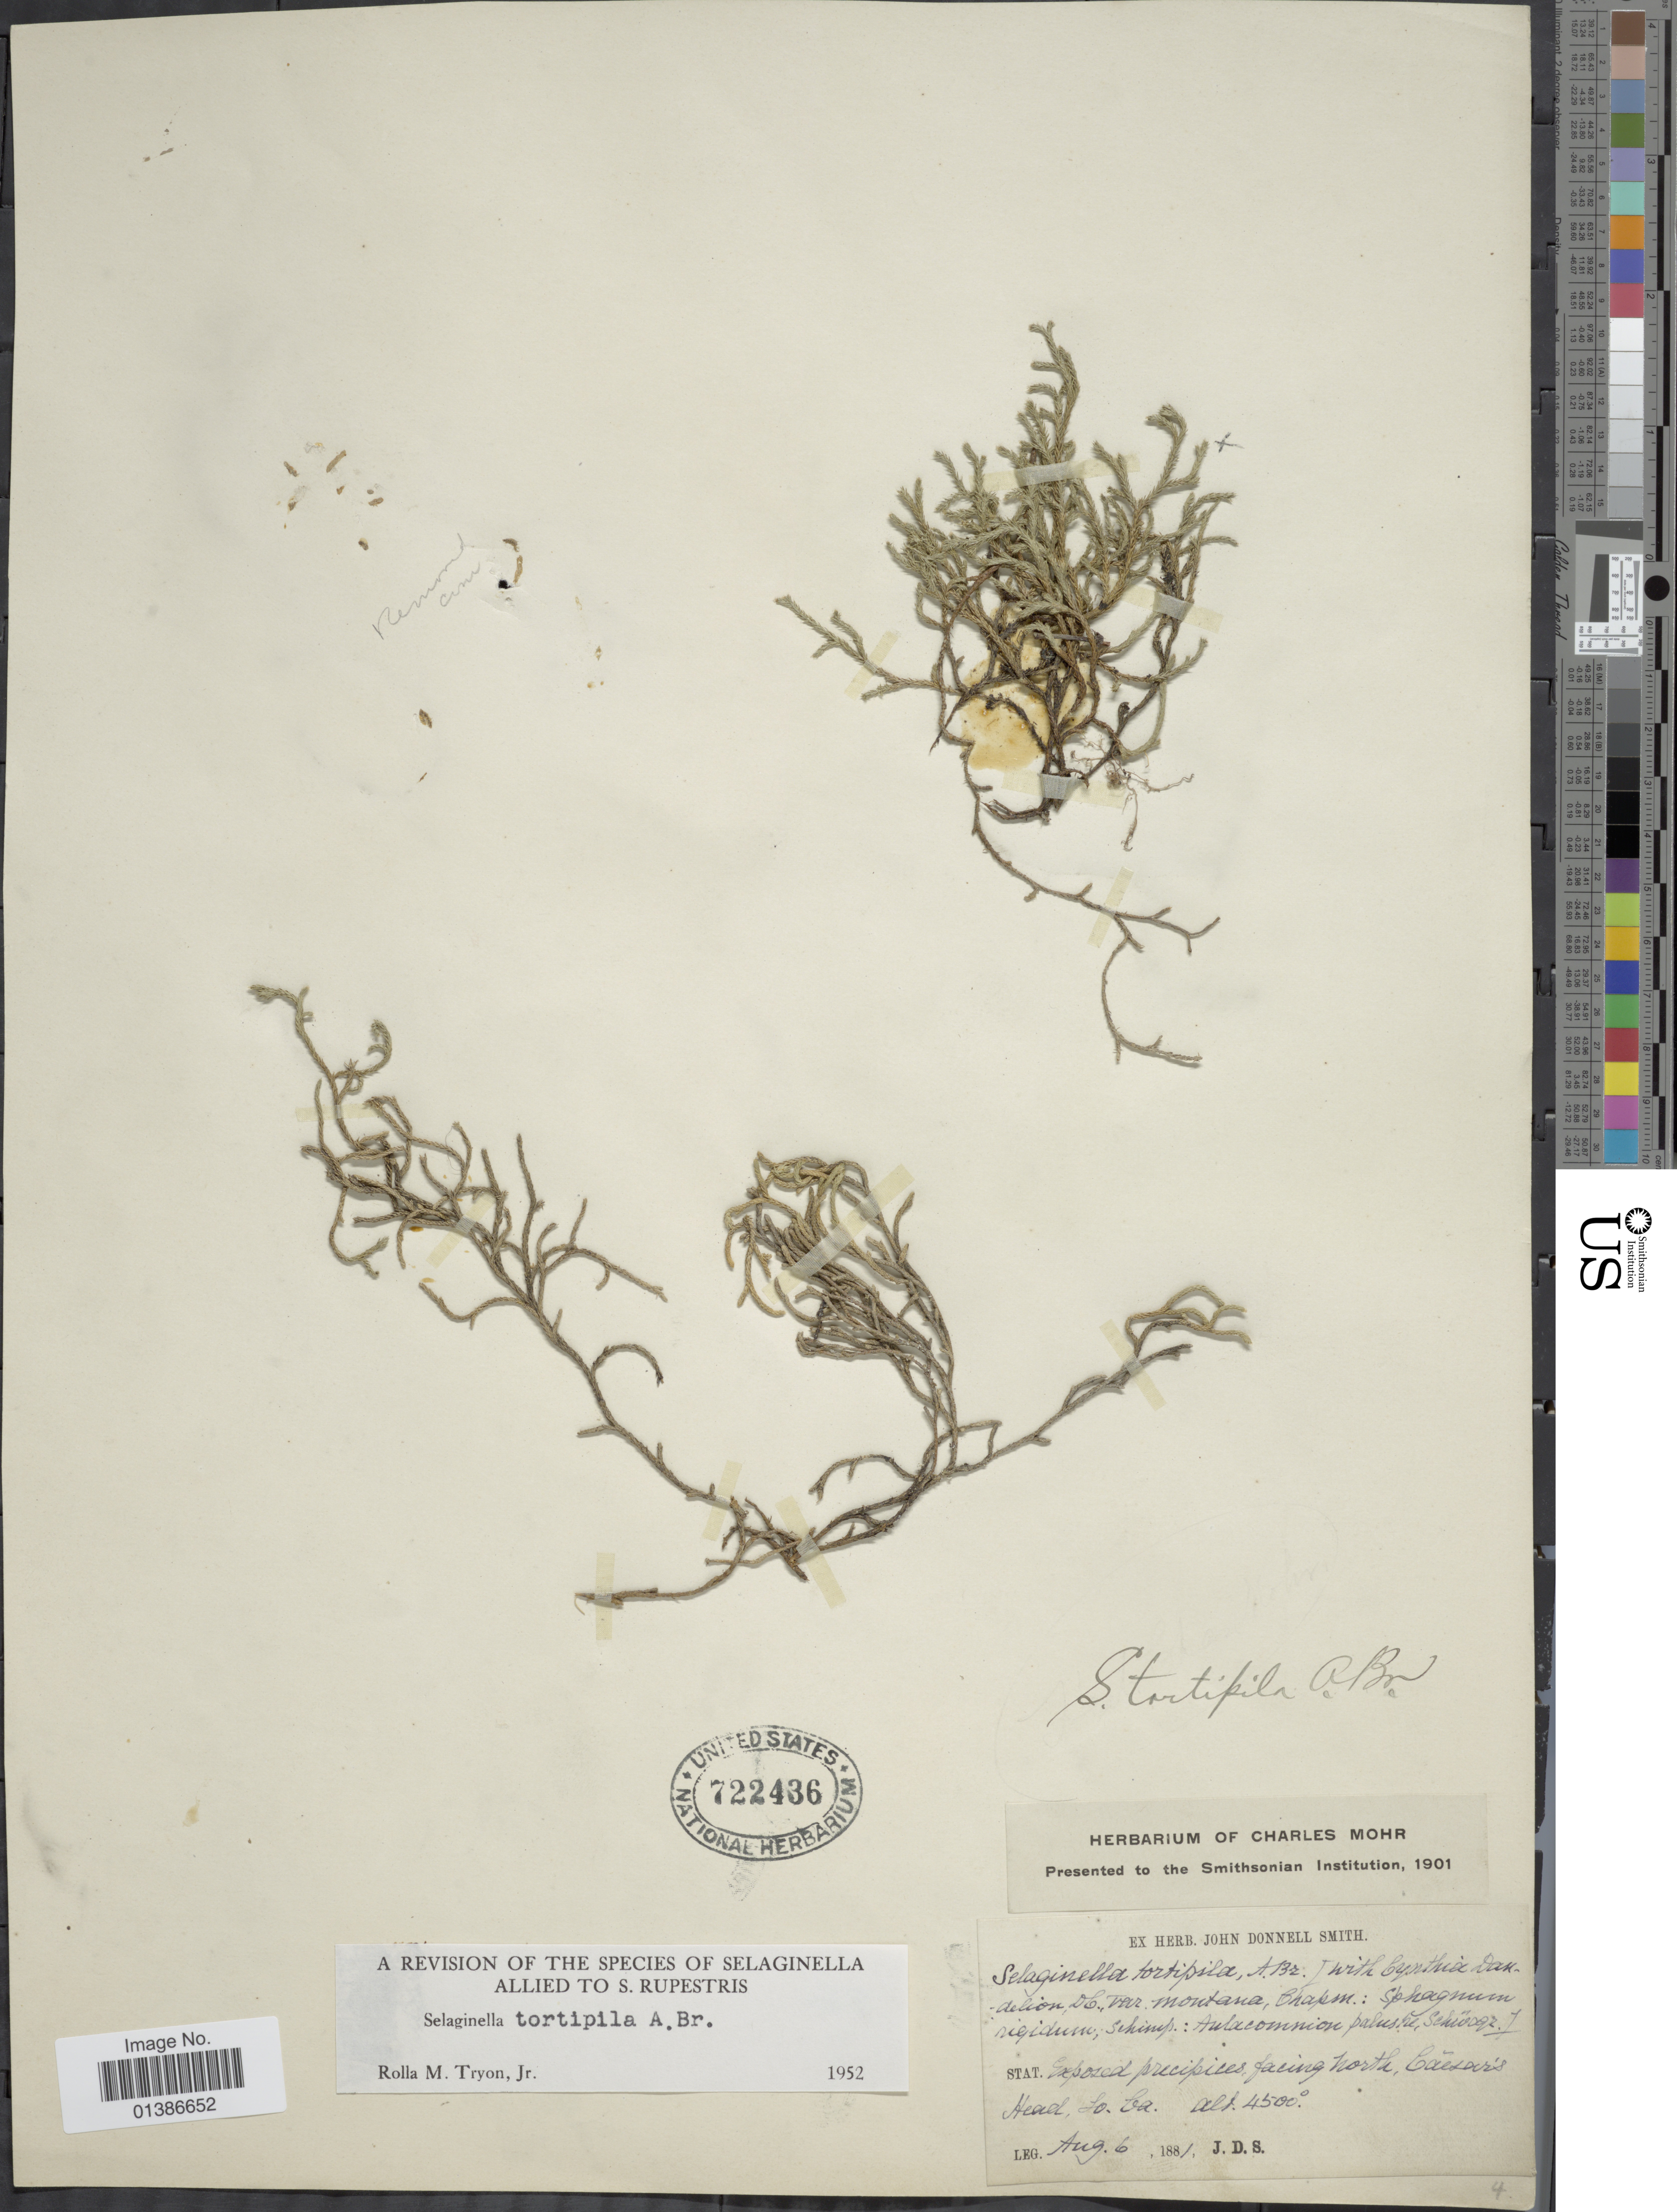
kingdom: Plantae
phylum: Tracheophyta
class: Lycopodiopsida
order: Selaginellales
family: Selaginellaceae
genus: Selaginella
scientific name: Selaginella tortipila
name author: A. Braun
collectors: J. Donnell Smith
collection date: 1881-08-06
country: United States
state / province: South Carolina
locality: Exposed precipices facing North, Caesar's Head, So. Ca.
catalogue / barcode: US 722436